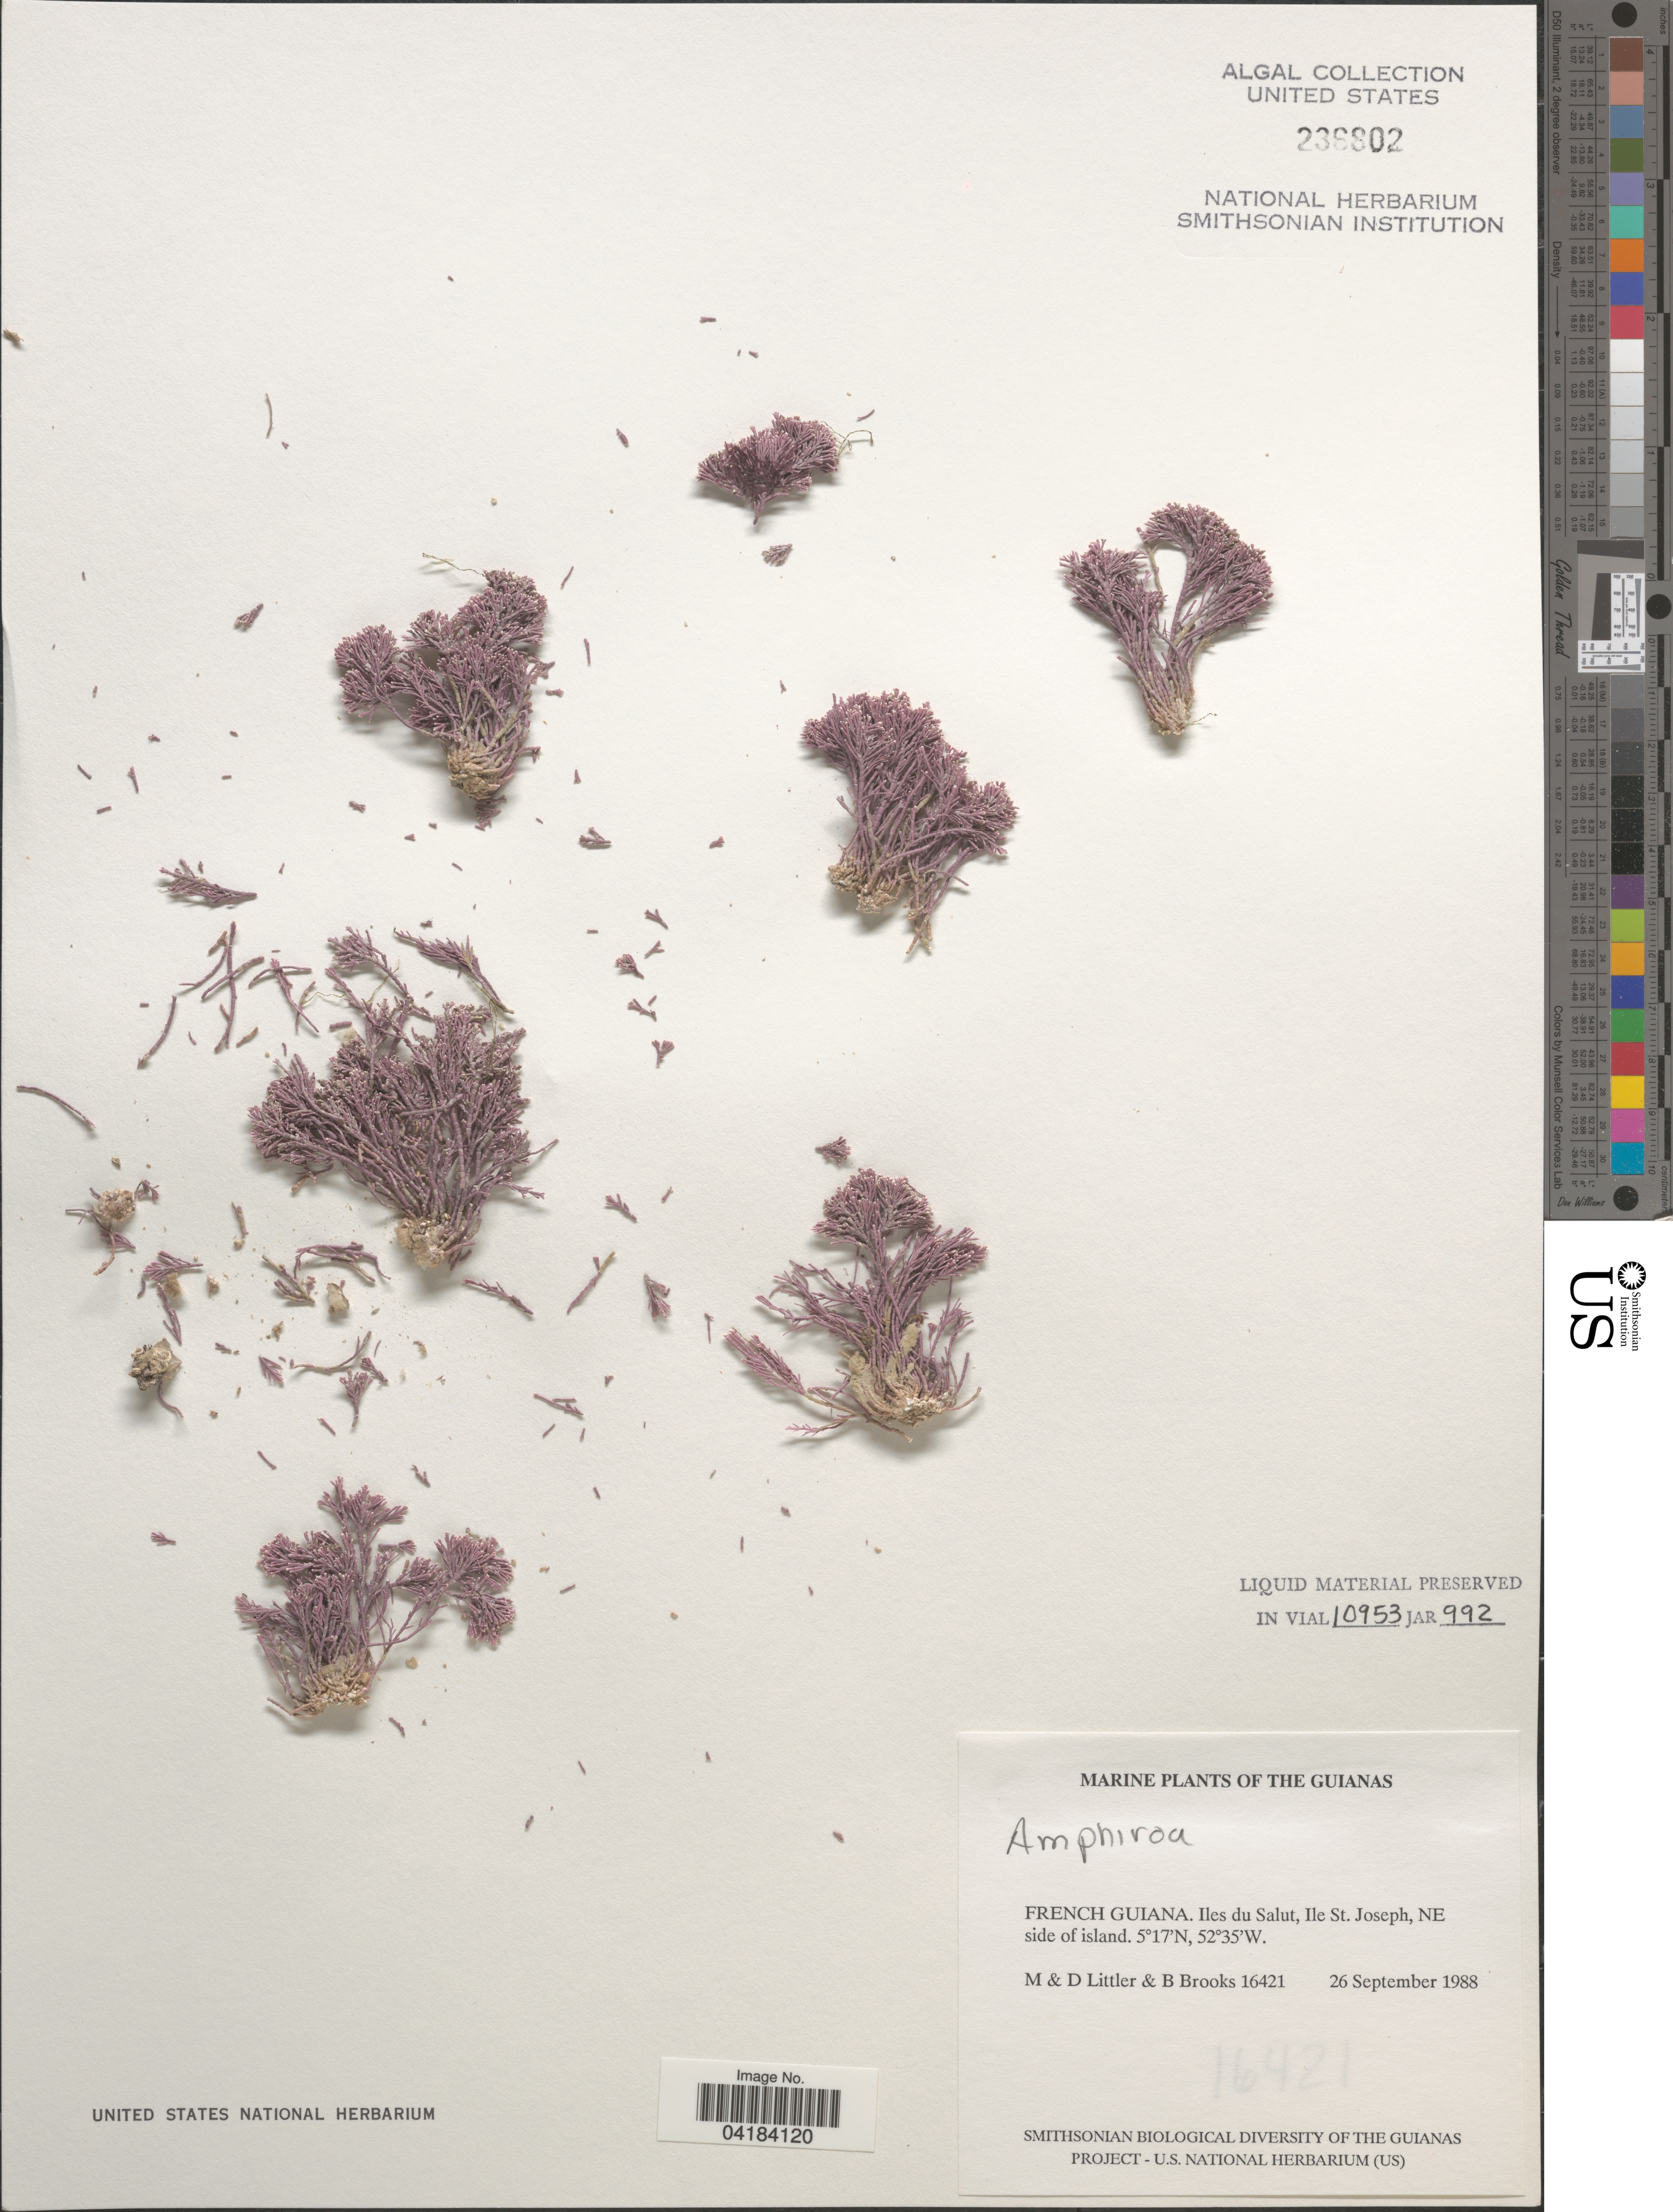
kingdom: Plantae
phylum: Rhodophyta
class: Florideophyceae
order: Corallinales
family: Lithophyllaceae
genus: Amphiroa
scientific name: Amphiroa sp.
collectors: M. Littler, D. S. Littler & B. Brooks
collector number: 16421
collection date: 1988-09-26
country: French Guiana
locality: The Guianas. Iles du Salut, Ile St. Joseph. NE side of island.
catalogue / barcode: US 236802